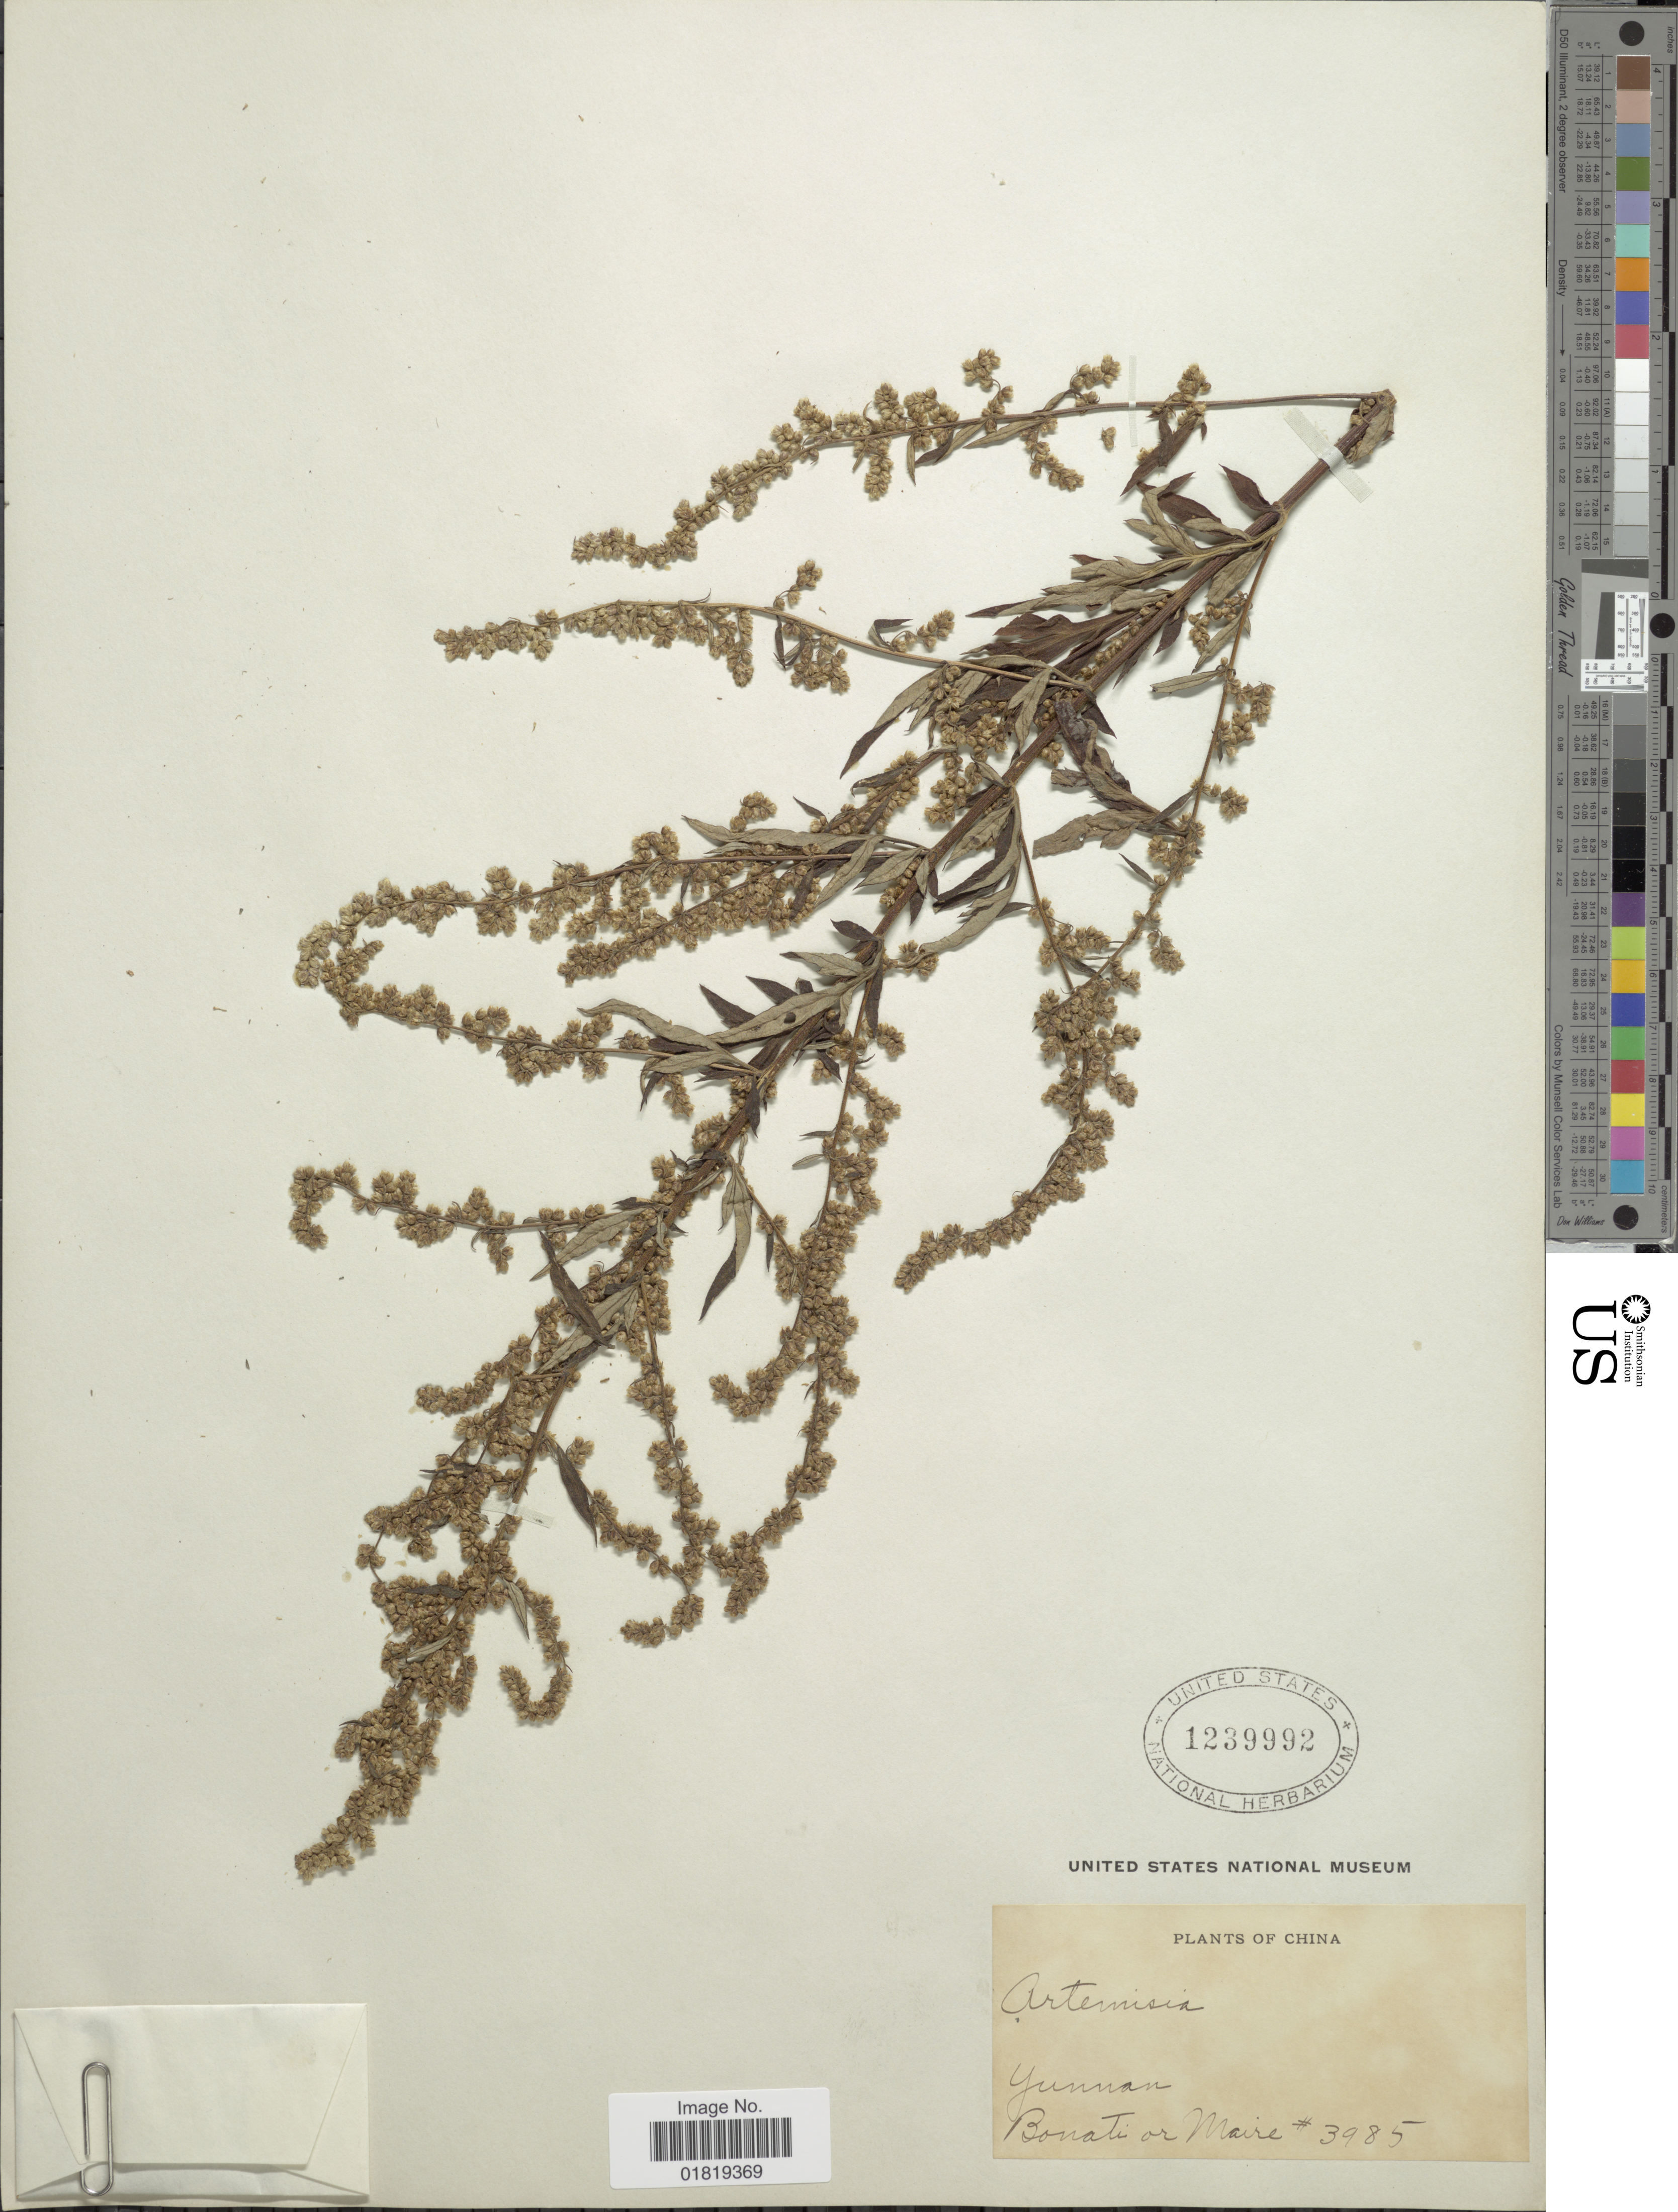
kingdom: Plantae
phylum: Tracheophyta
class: Magnoliopsida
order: Asterales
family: Asteraceae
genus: Artemisia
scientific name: Artemisia sp.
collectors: -. Bonati & Maire, --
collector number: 3985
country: China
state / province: Yunnan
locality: Yunnan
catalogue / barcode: US 1239992